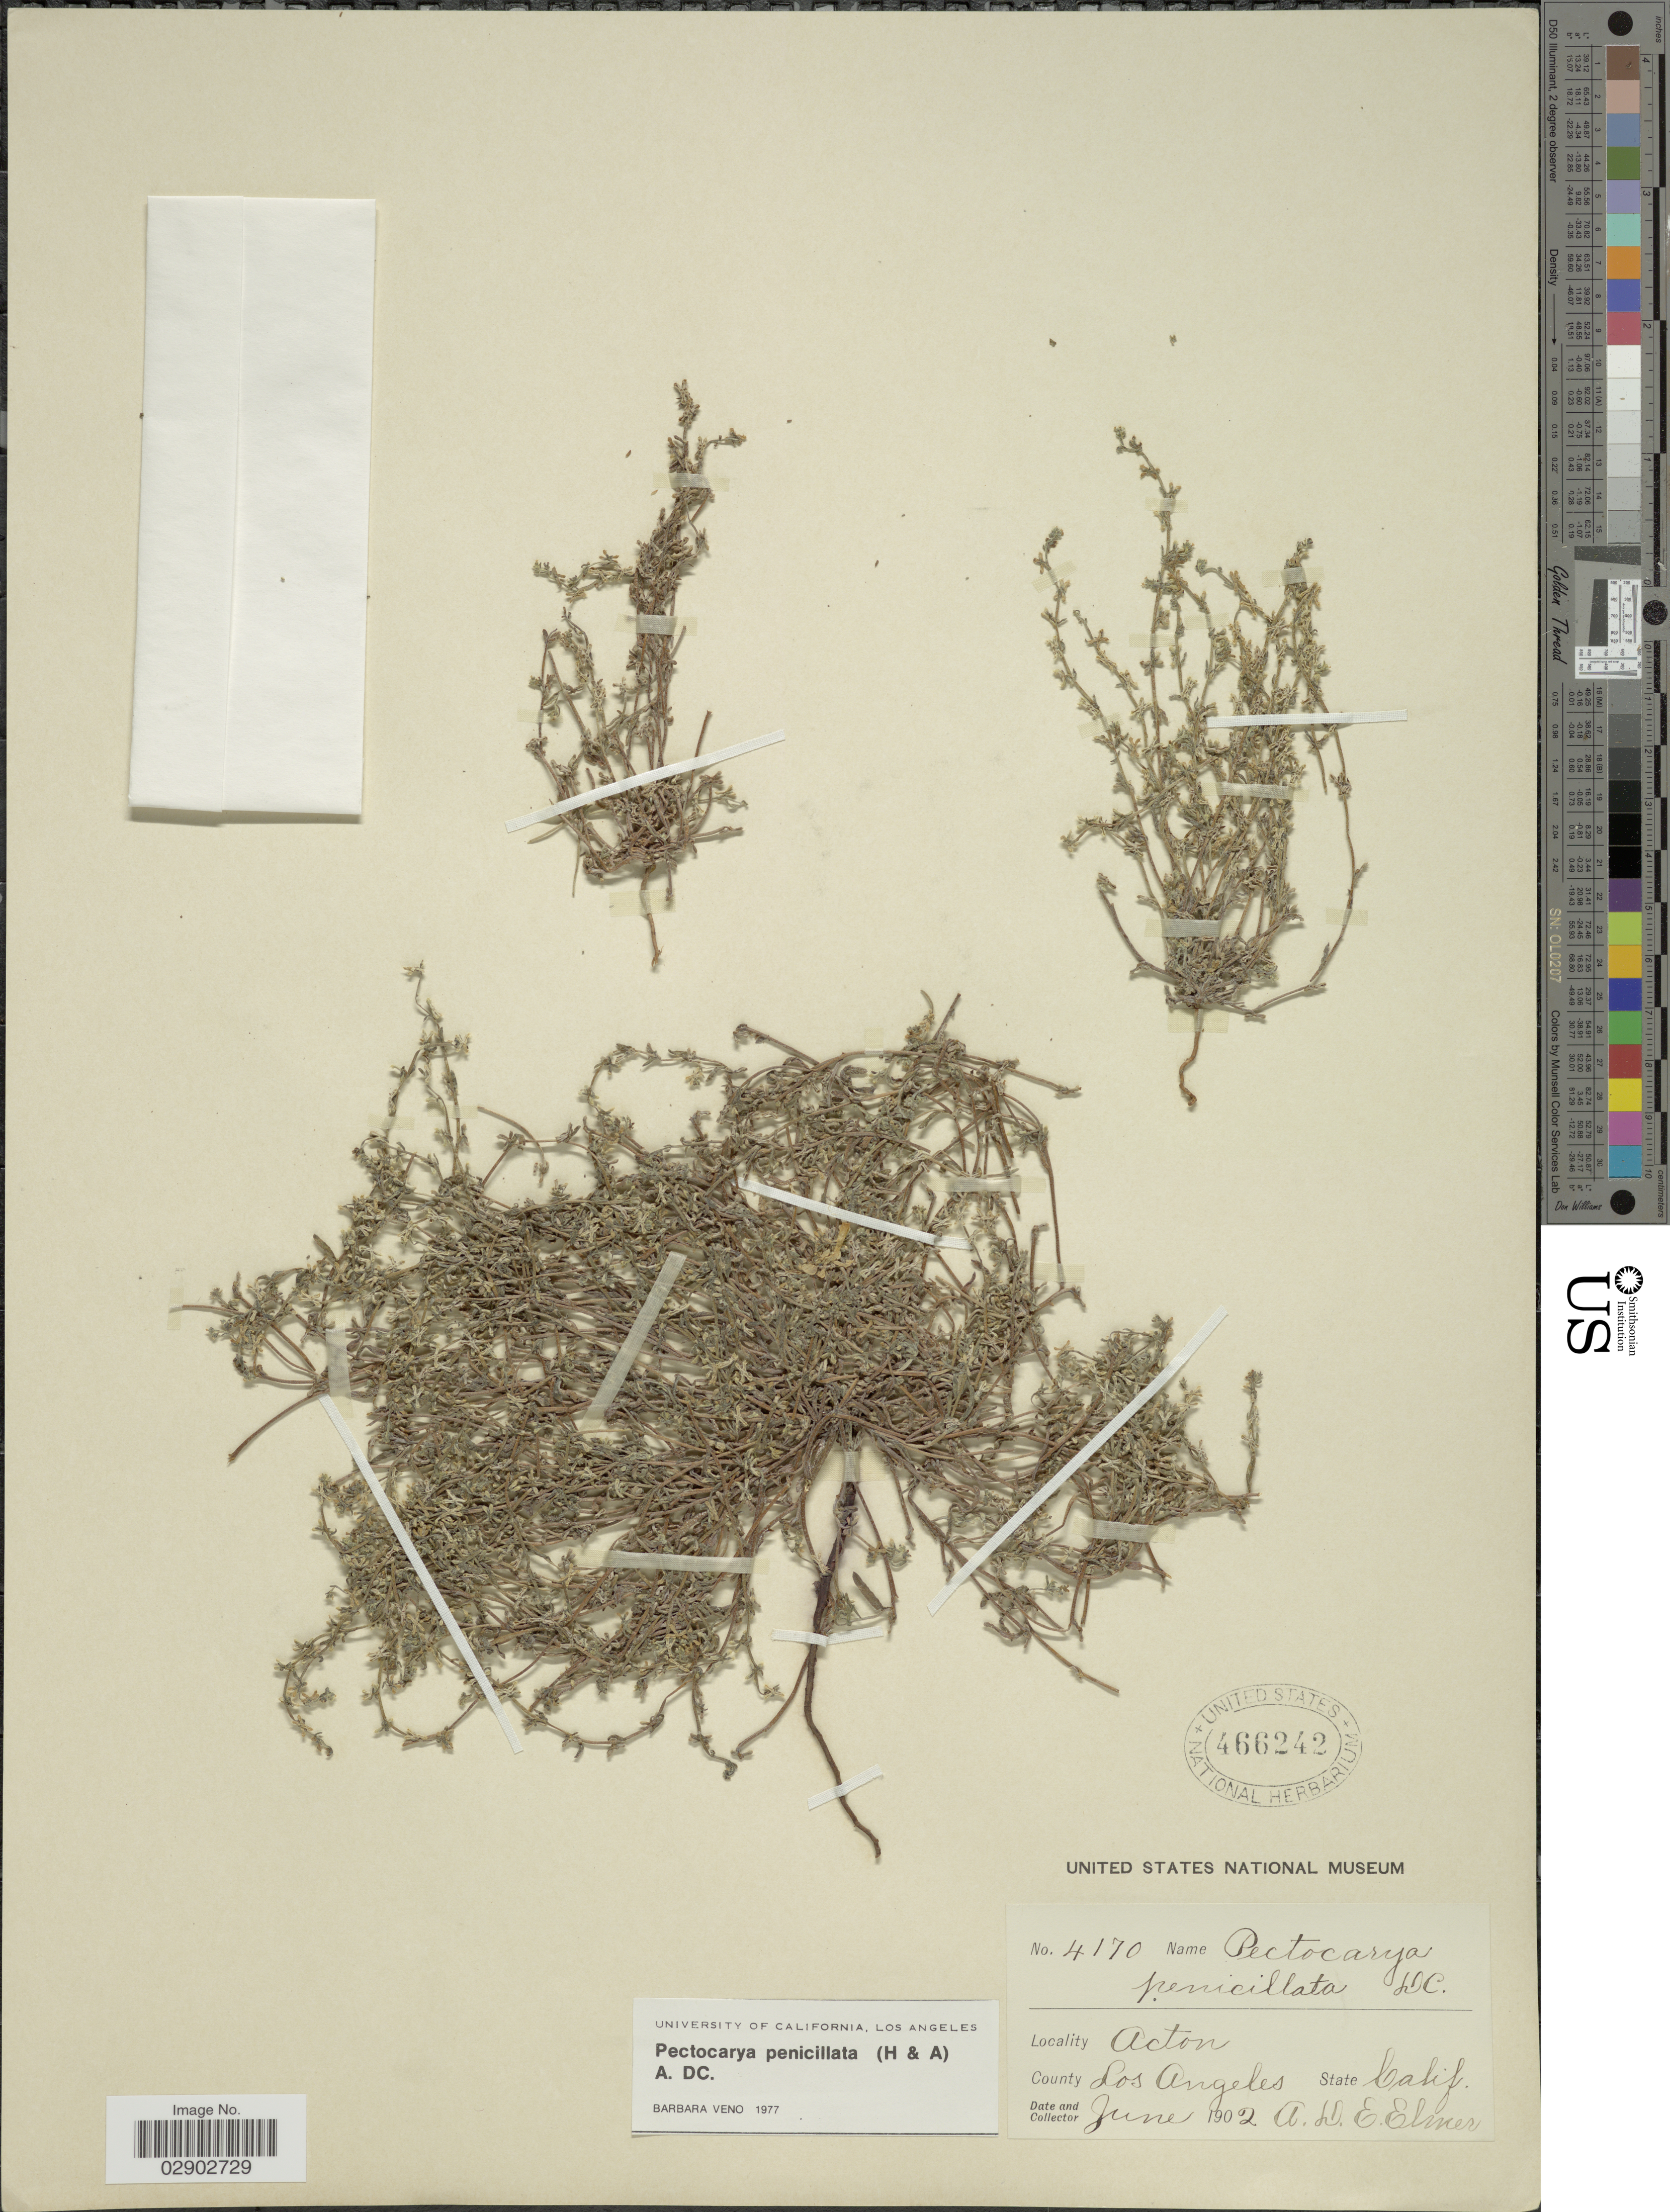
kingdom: Plantae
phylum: Tracheophyta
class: Magnoliopsida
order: Boraginales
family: Boraginaceae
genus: Pectocarya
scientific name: Pectocarya penicillata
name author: Hook. & Arn.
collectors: A. D. E. Elmer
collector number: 4170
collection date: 1902-06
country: United States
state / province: California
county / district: Los Angeles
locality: Acton, County Los Angeles.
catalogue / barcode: US 466242